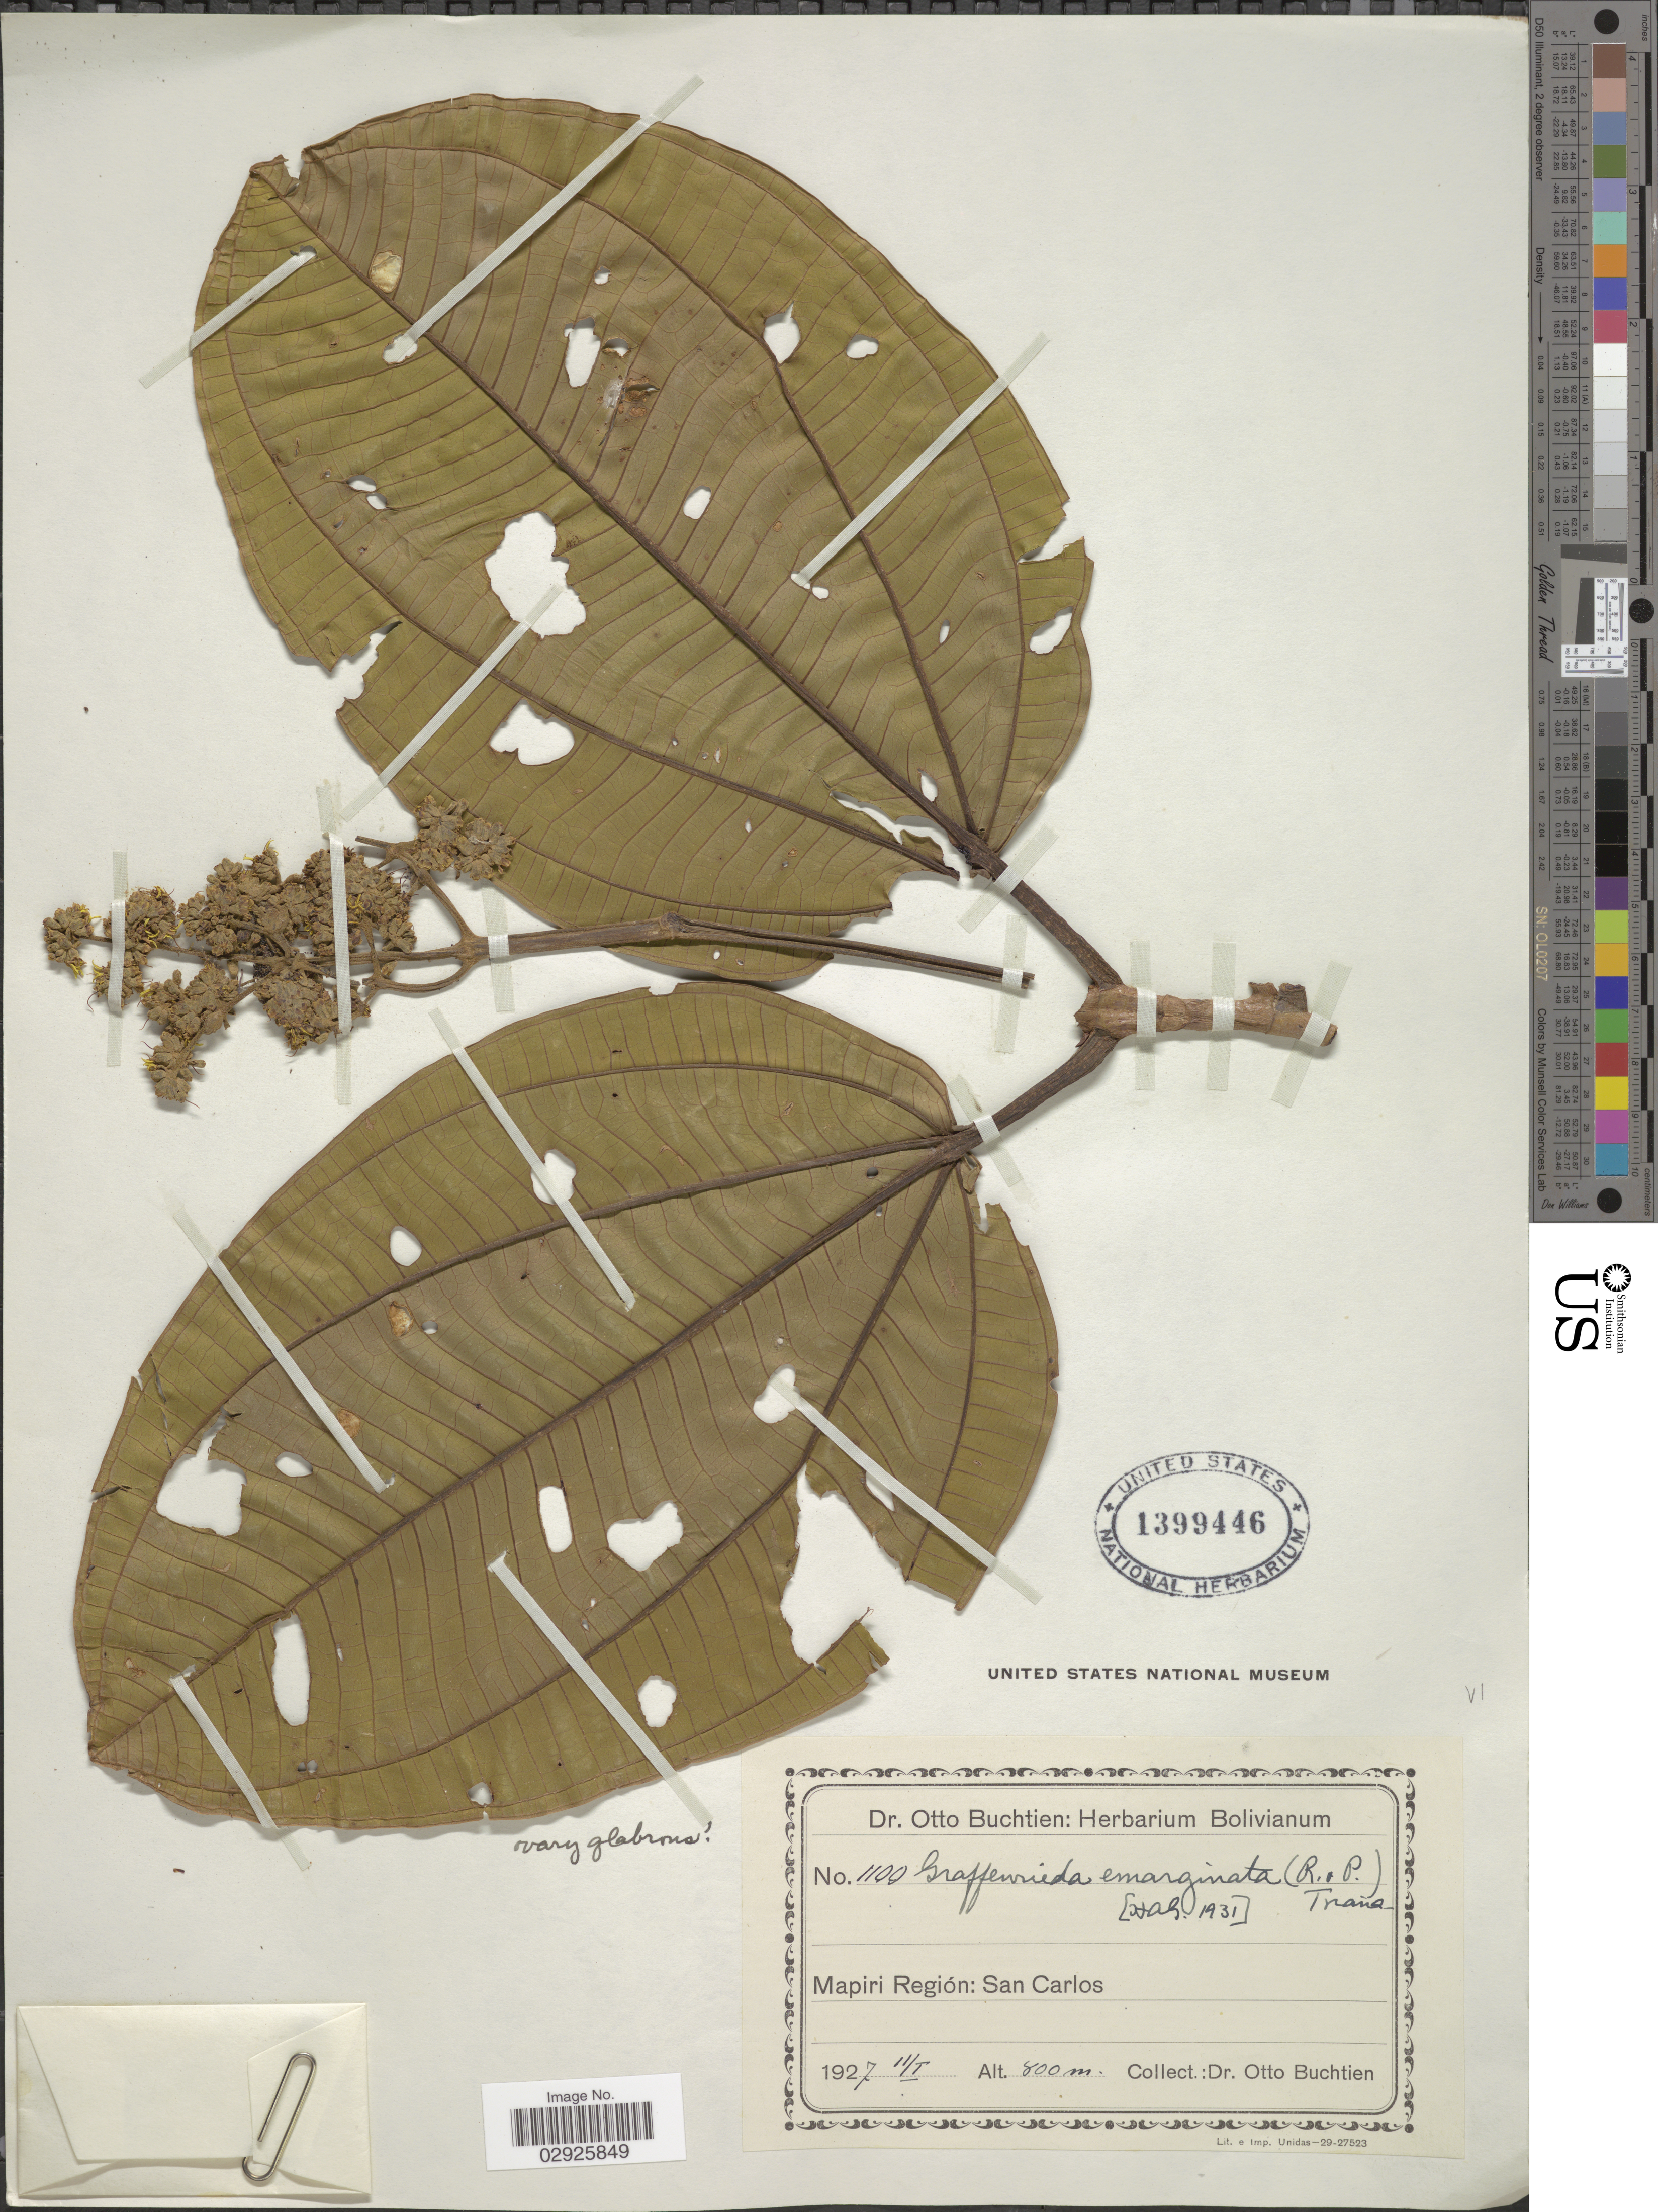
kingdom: Plantae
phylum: Tracheophyta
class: Magnoliopsida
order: Myrtales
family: Melastomataceae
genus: Graffenrieda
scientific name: Graffenrieda emarginata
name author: (Ruiz & Pav.) Triana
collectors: O. Buchtien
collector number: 1100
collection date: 1927-01-11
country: Bolivia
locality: Mapiri Región: San Carlos.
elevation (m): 800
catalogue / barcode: US 1399446